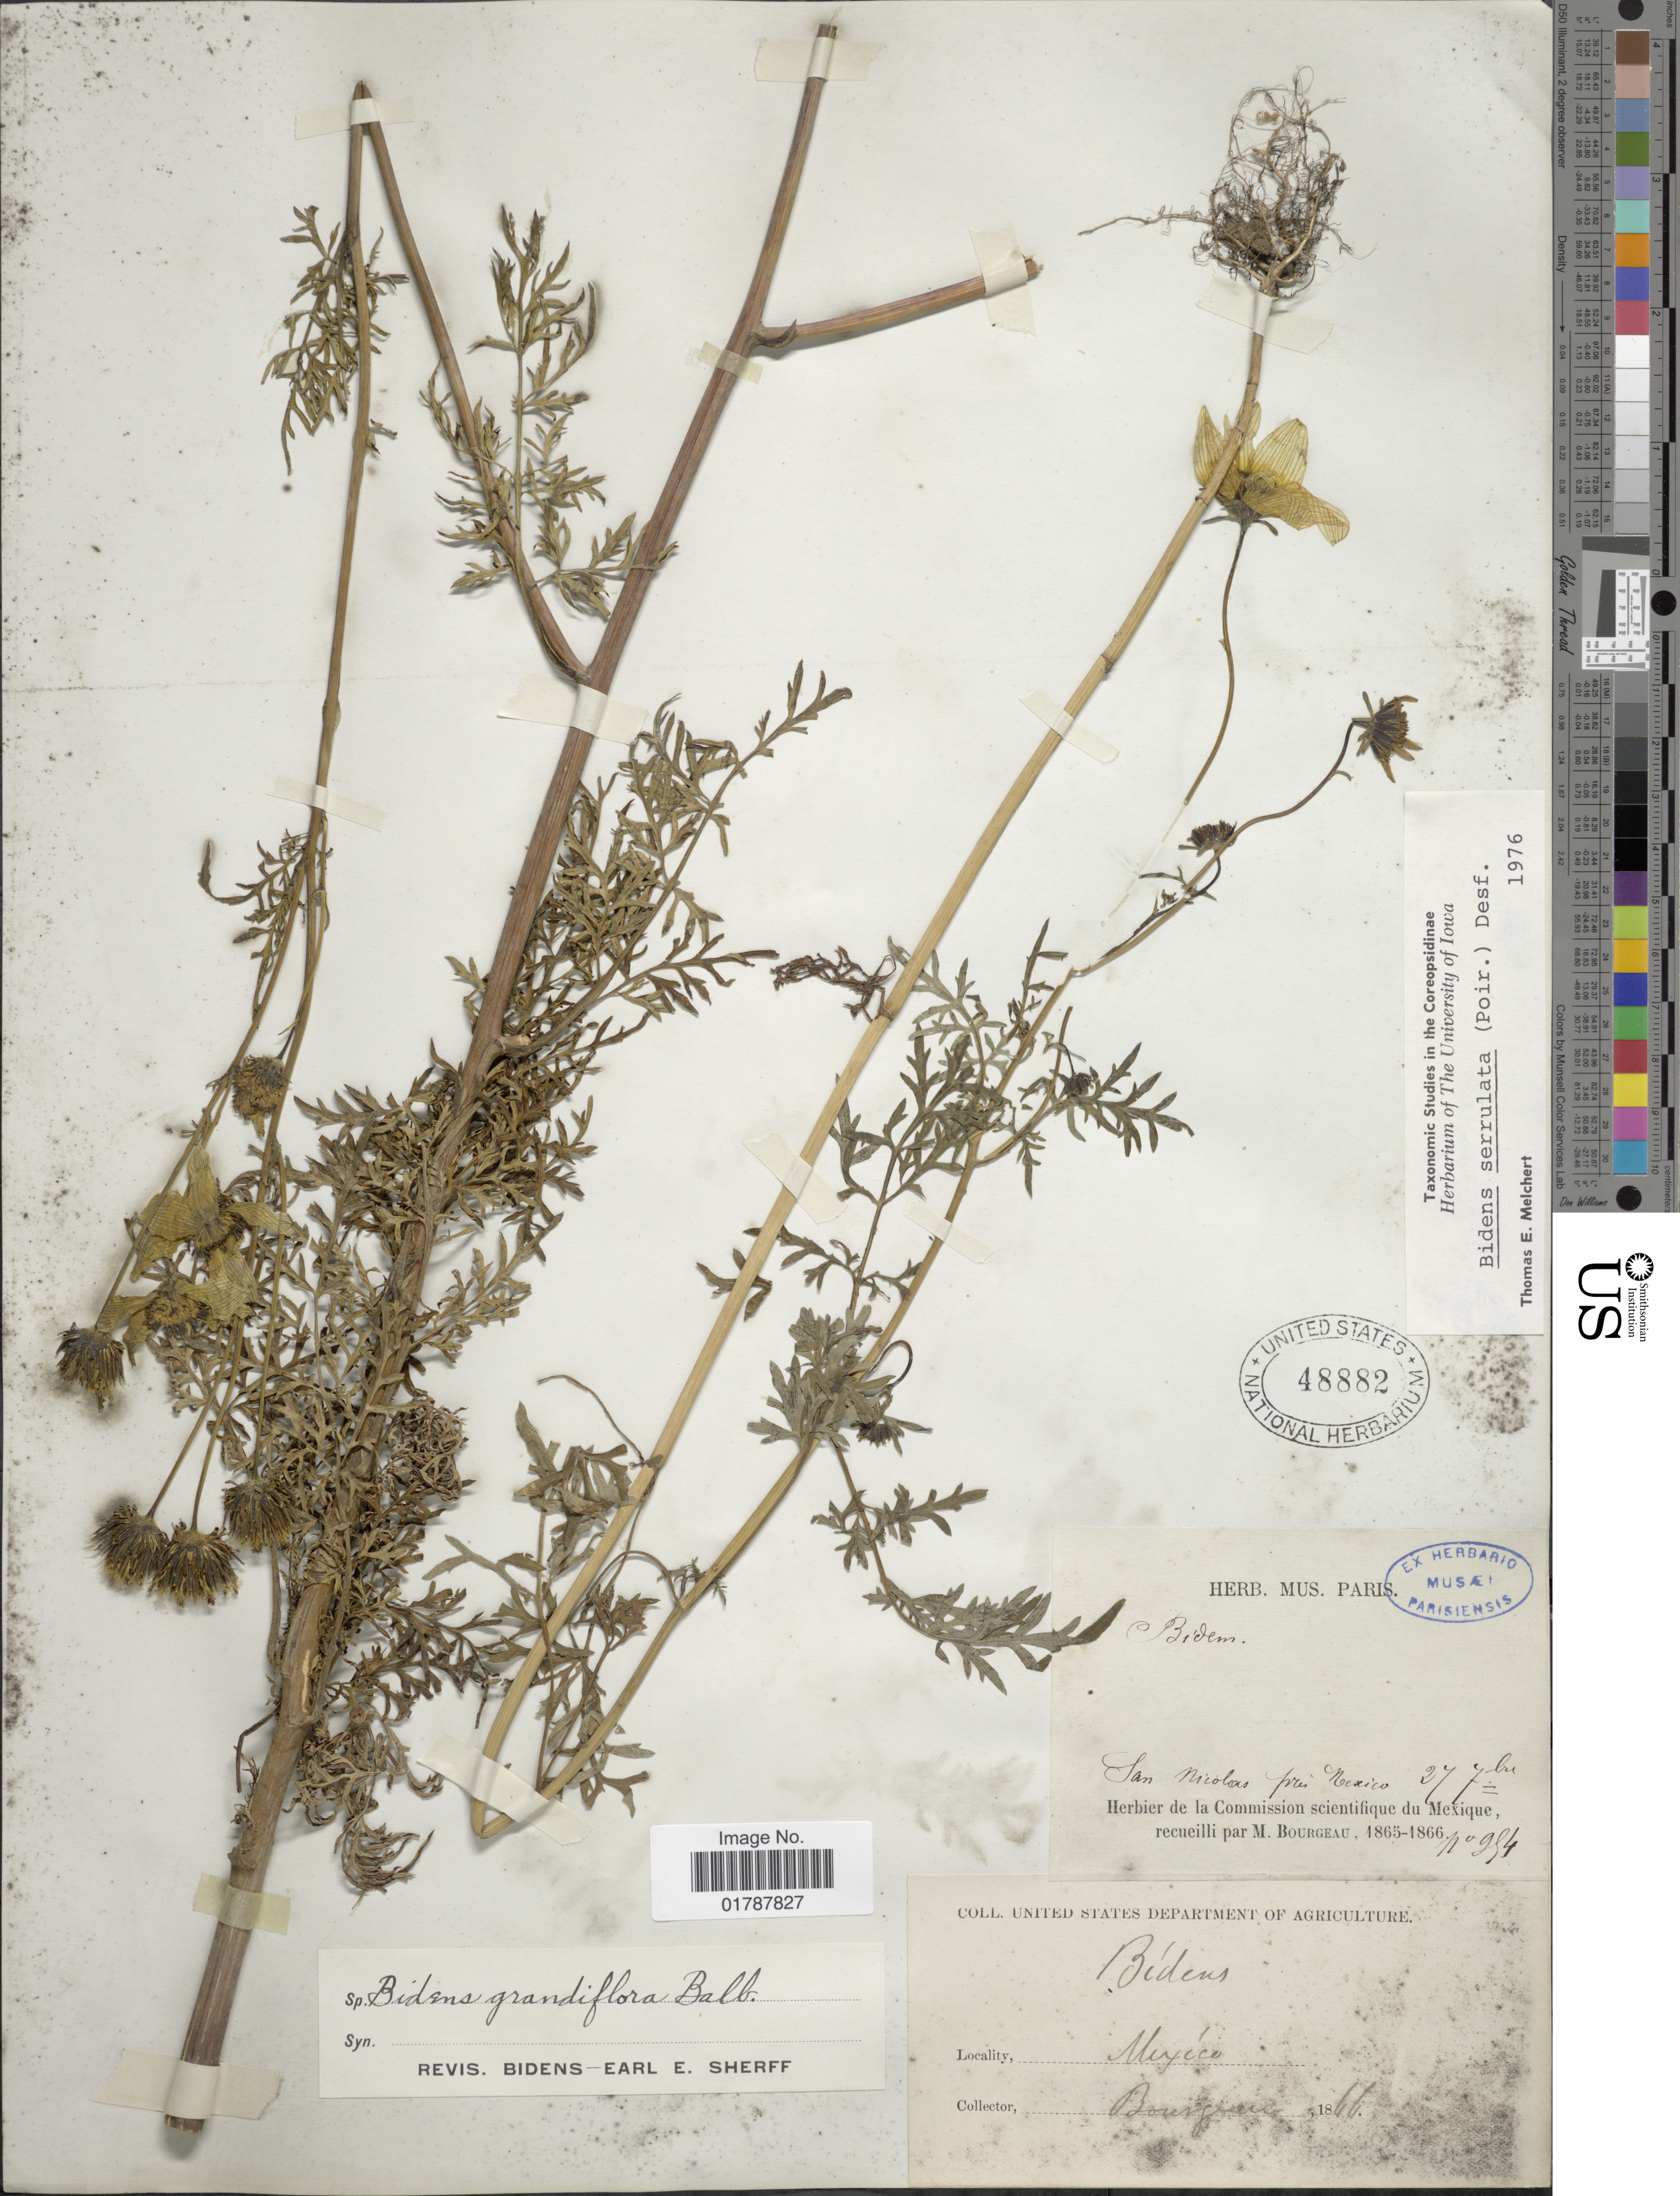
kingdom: Plantae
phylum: Tracheophyta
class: Magnoliopsida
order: Asterales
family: Asteraceae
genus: Bidens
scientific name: Bidens serrulata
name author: (Poir.) Desf.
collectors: M. Bourgeau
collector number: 984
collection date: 1866-09-27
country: Mexico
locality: San Nicolas pres Mexico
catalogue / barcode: US 48882